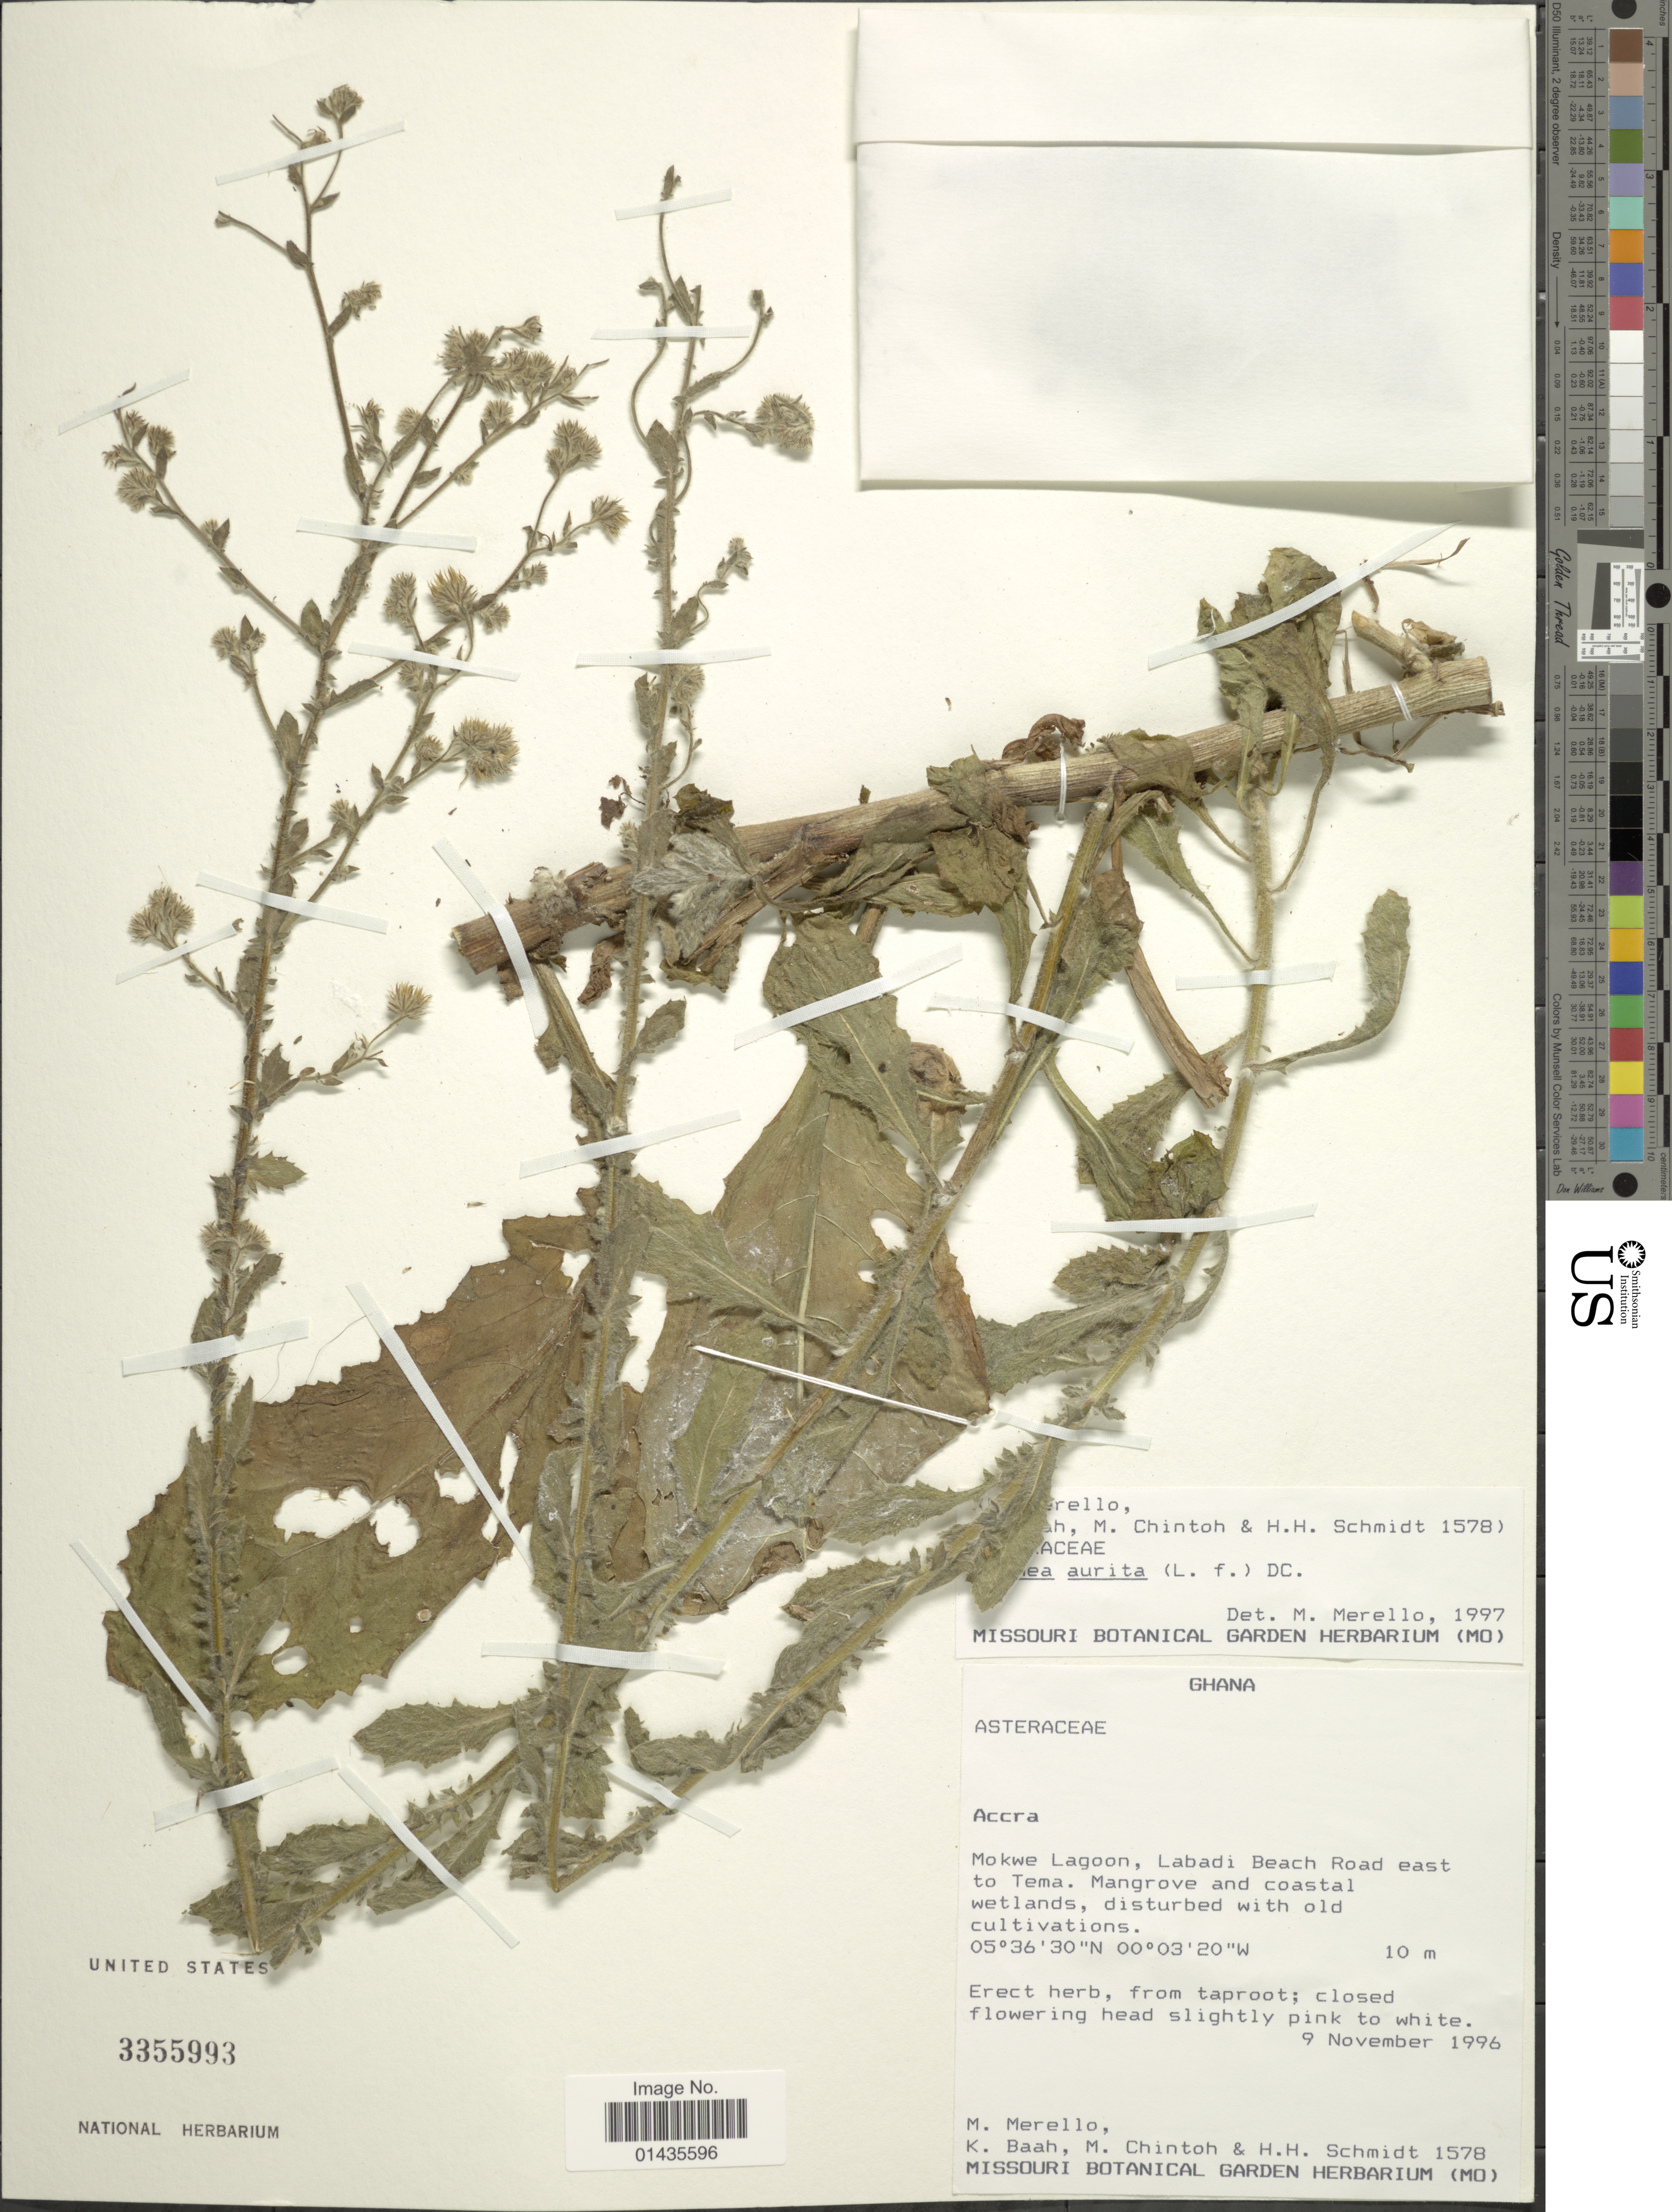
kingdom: Plantae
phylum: Tracheophyta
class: Magnoliopsida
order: Asterales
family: Asteraceae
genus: Blumea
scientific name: Blumea aurita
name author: (L. f.) DC.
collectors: M. Merello, K. Baah, M. Chintoh & H. H. Schmidt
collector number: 1578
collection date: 1996-11-09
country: Ghana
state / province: Greater Accra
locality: Accra, Mokwe Lagoon, Labadi Beach Road east to Tema, Mangrove and coastal wetlands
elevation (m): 10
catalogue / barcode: US 3355993